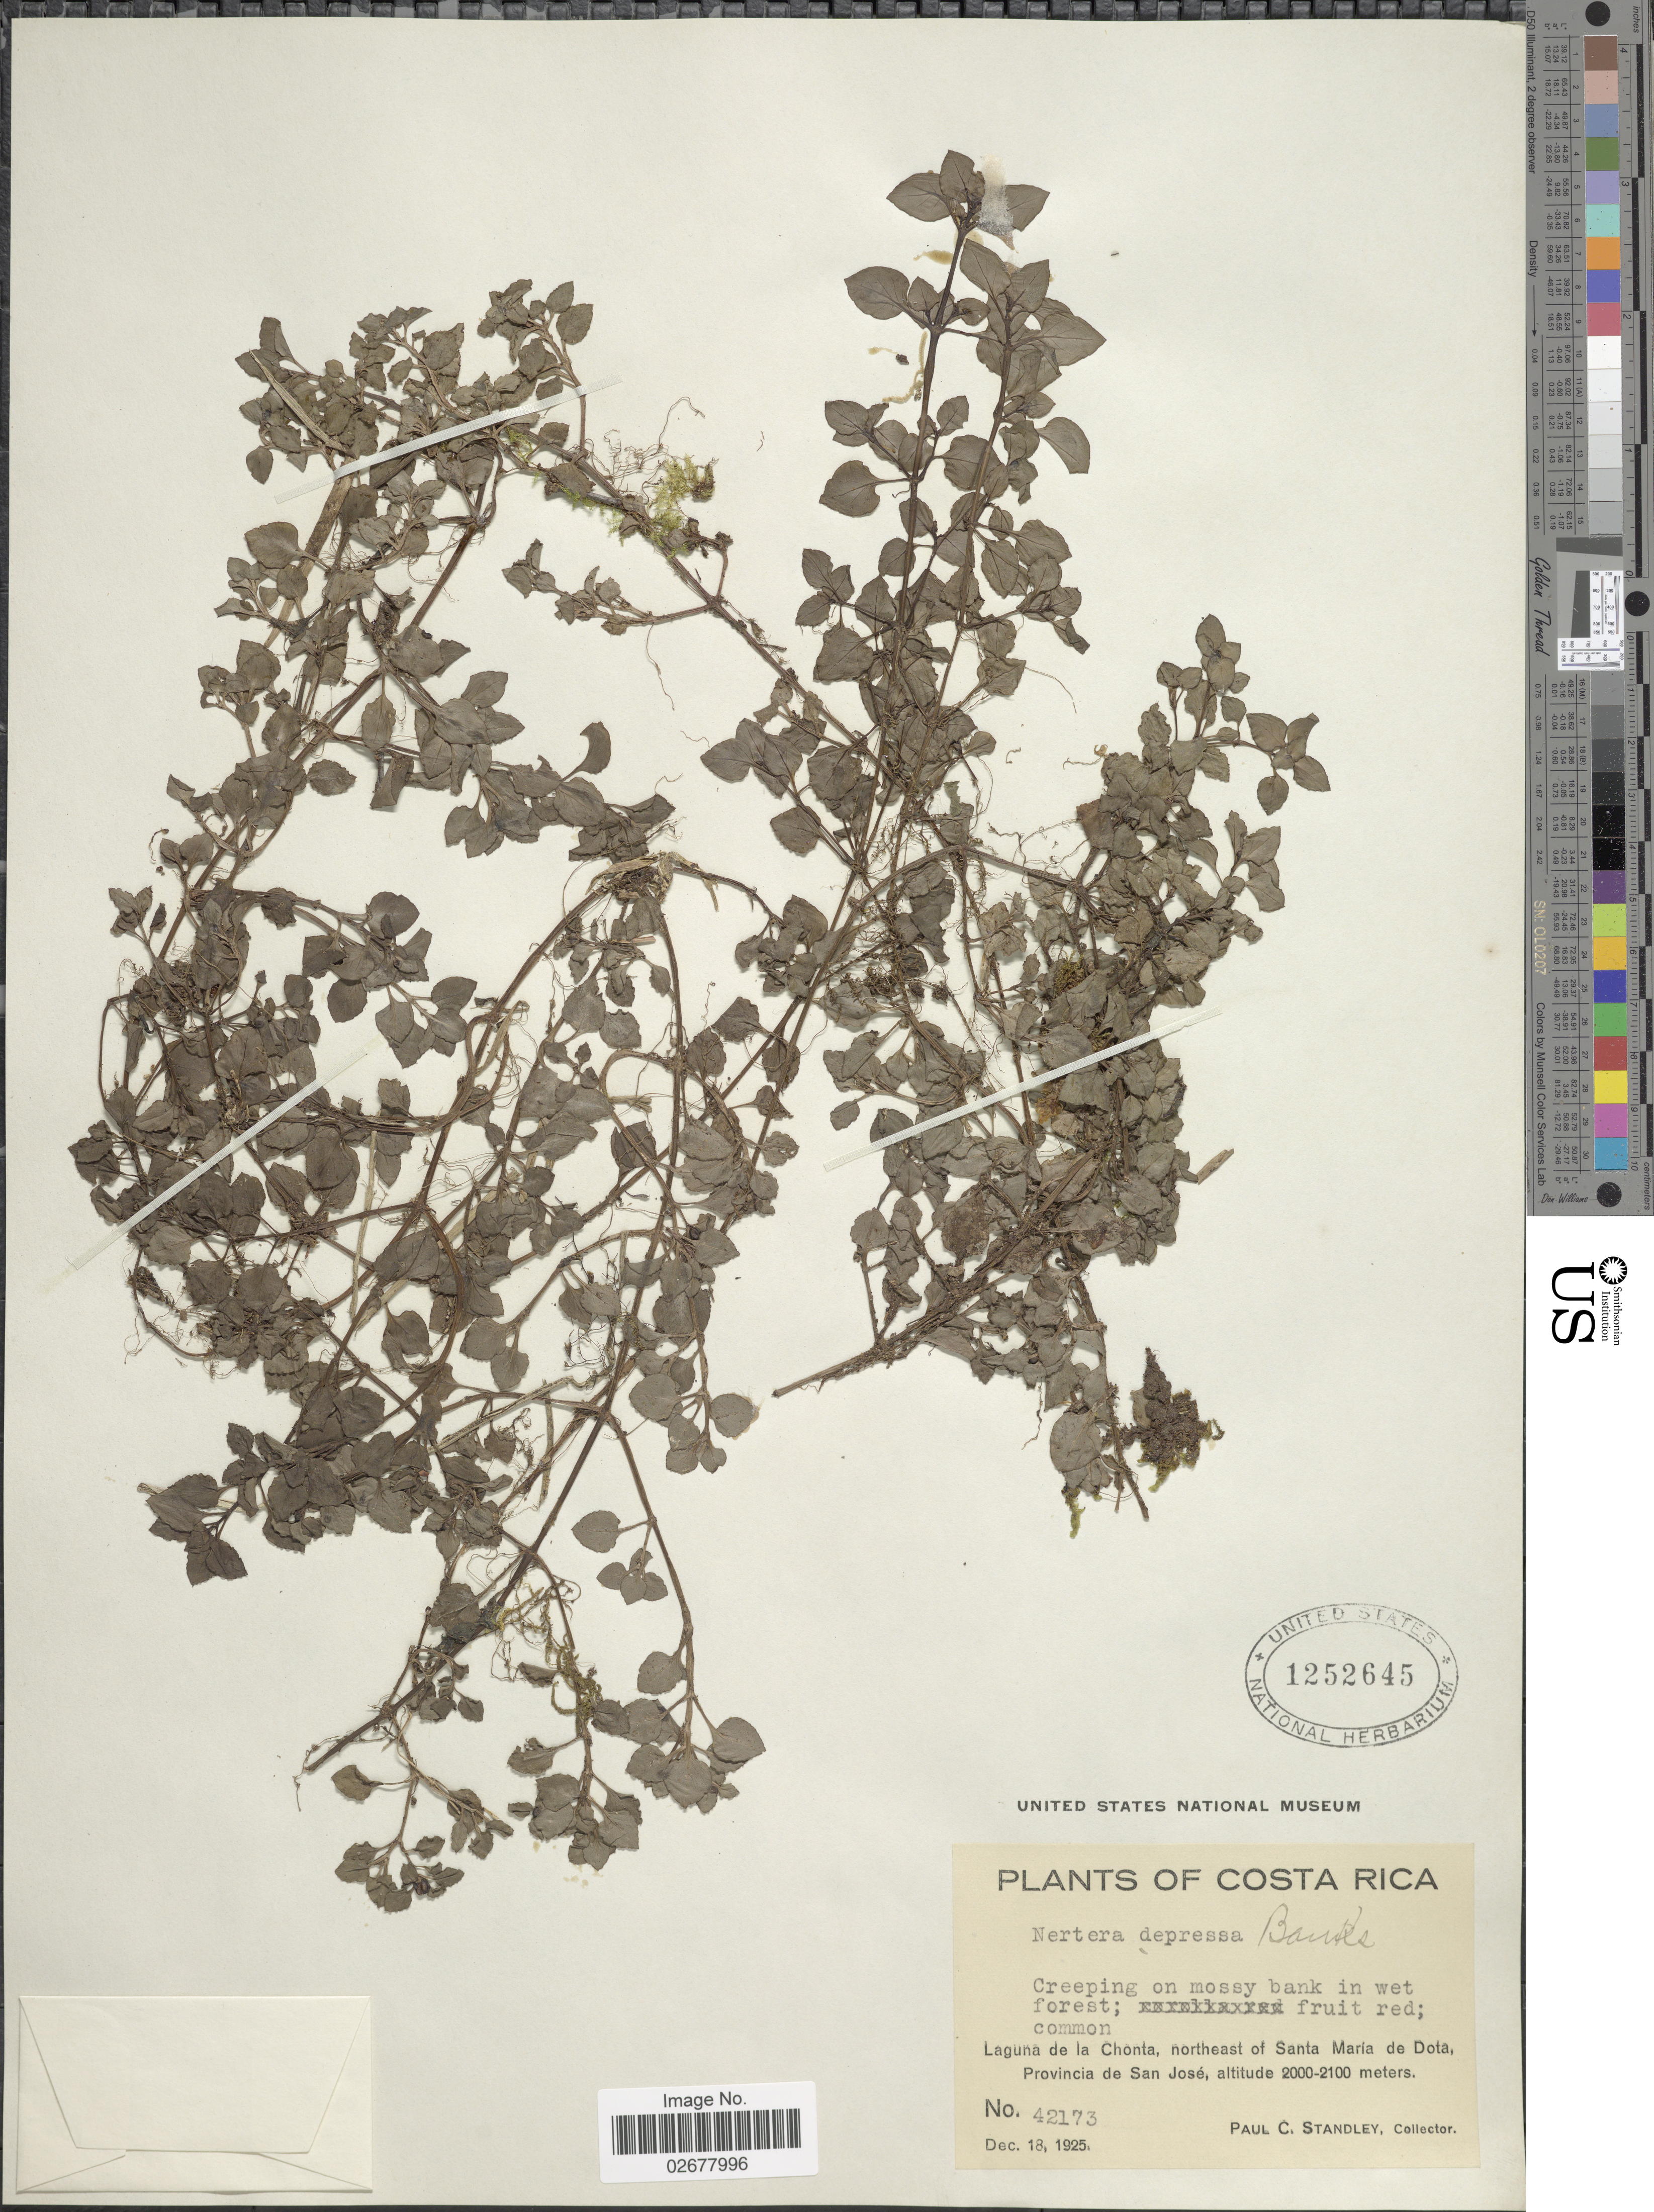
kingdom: Plantae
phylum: Tracheophyta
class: Magnoliopsida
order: Gentianales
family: Rubiaceae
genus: Nertera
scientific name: Nertera depressa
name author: Banks & Sol. ex Gaertn.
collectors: P. C. Standley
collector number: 42173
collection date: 1925-12-18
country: Costa Rica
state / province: San José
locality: Laguna de la Chonta, northeast of Santa María de Dota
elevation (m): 2000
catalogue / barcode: US 1252645